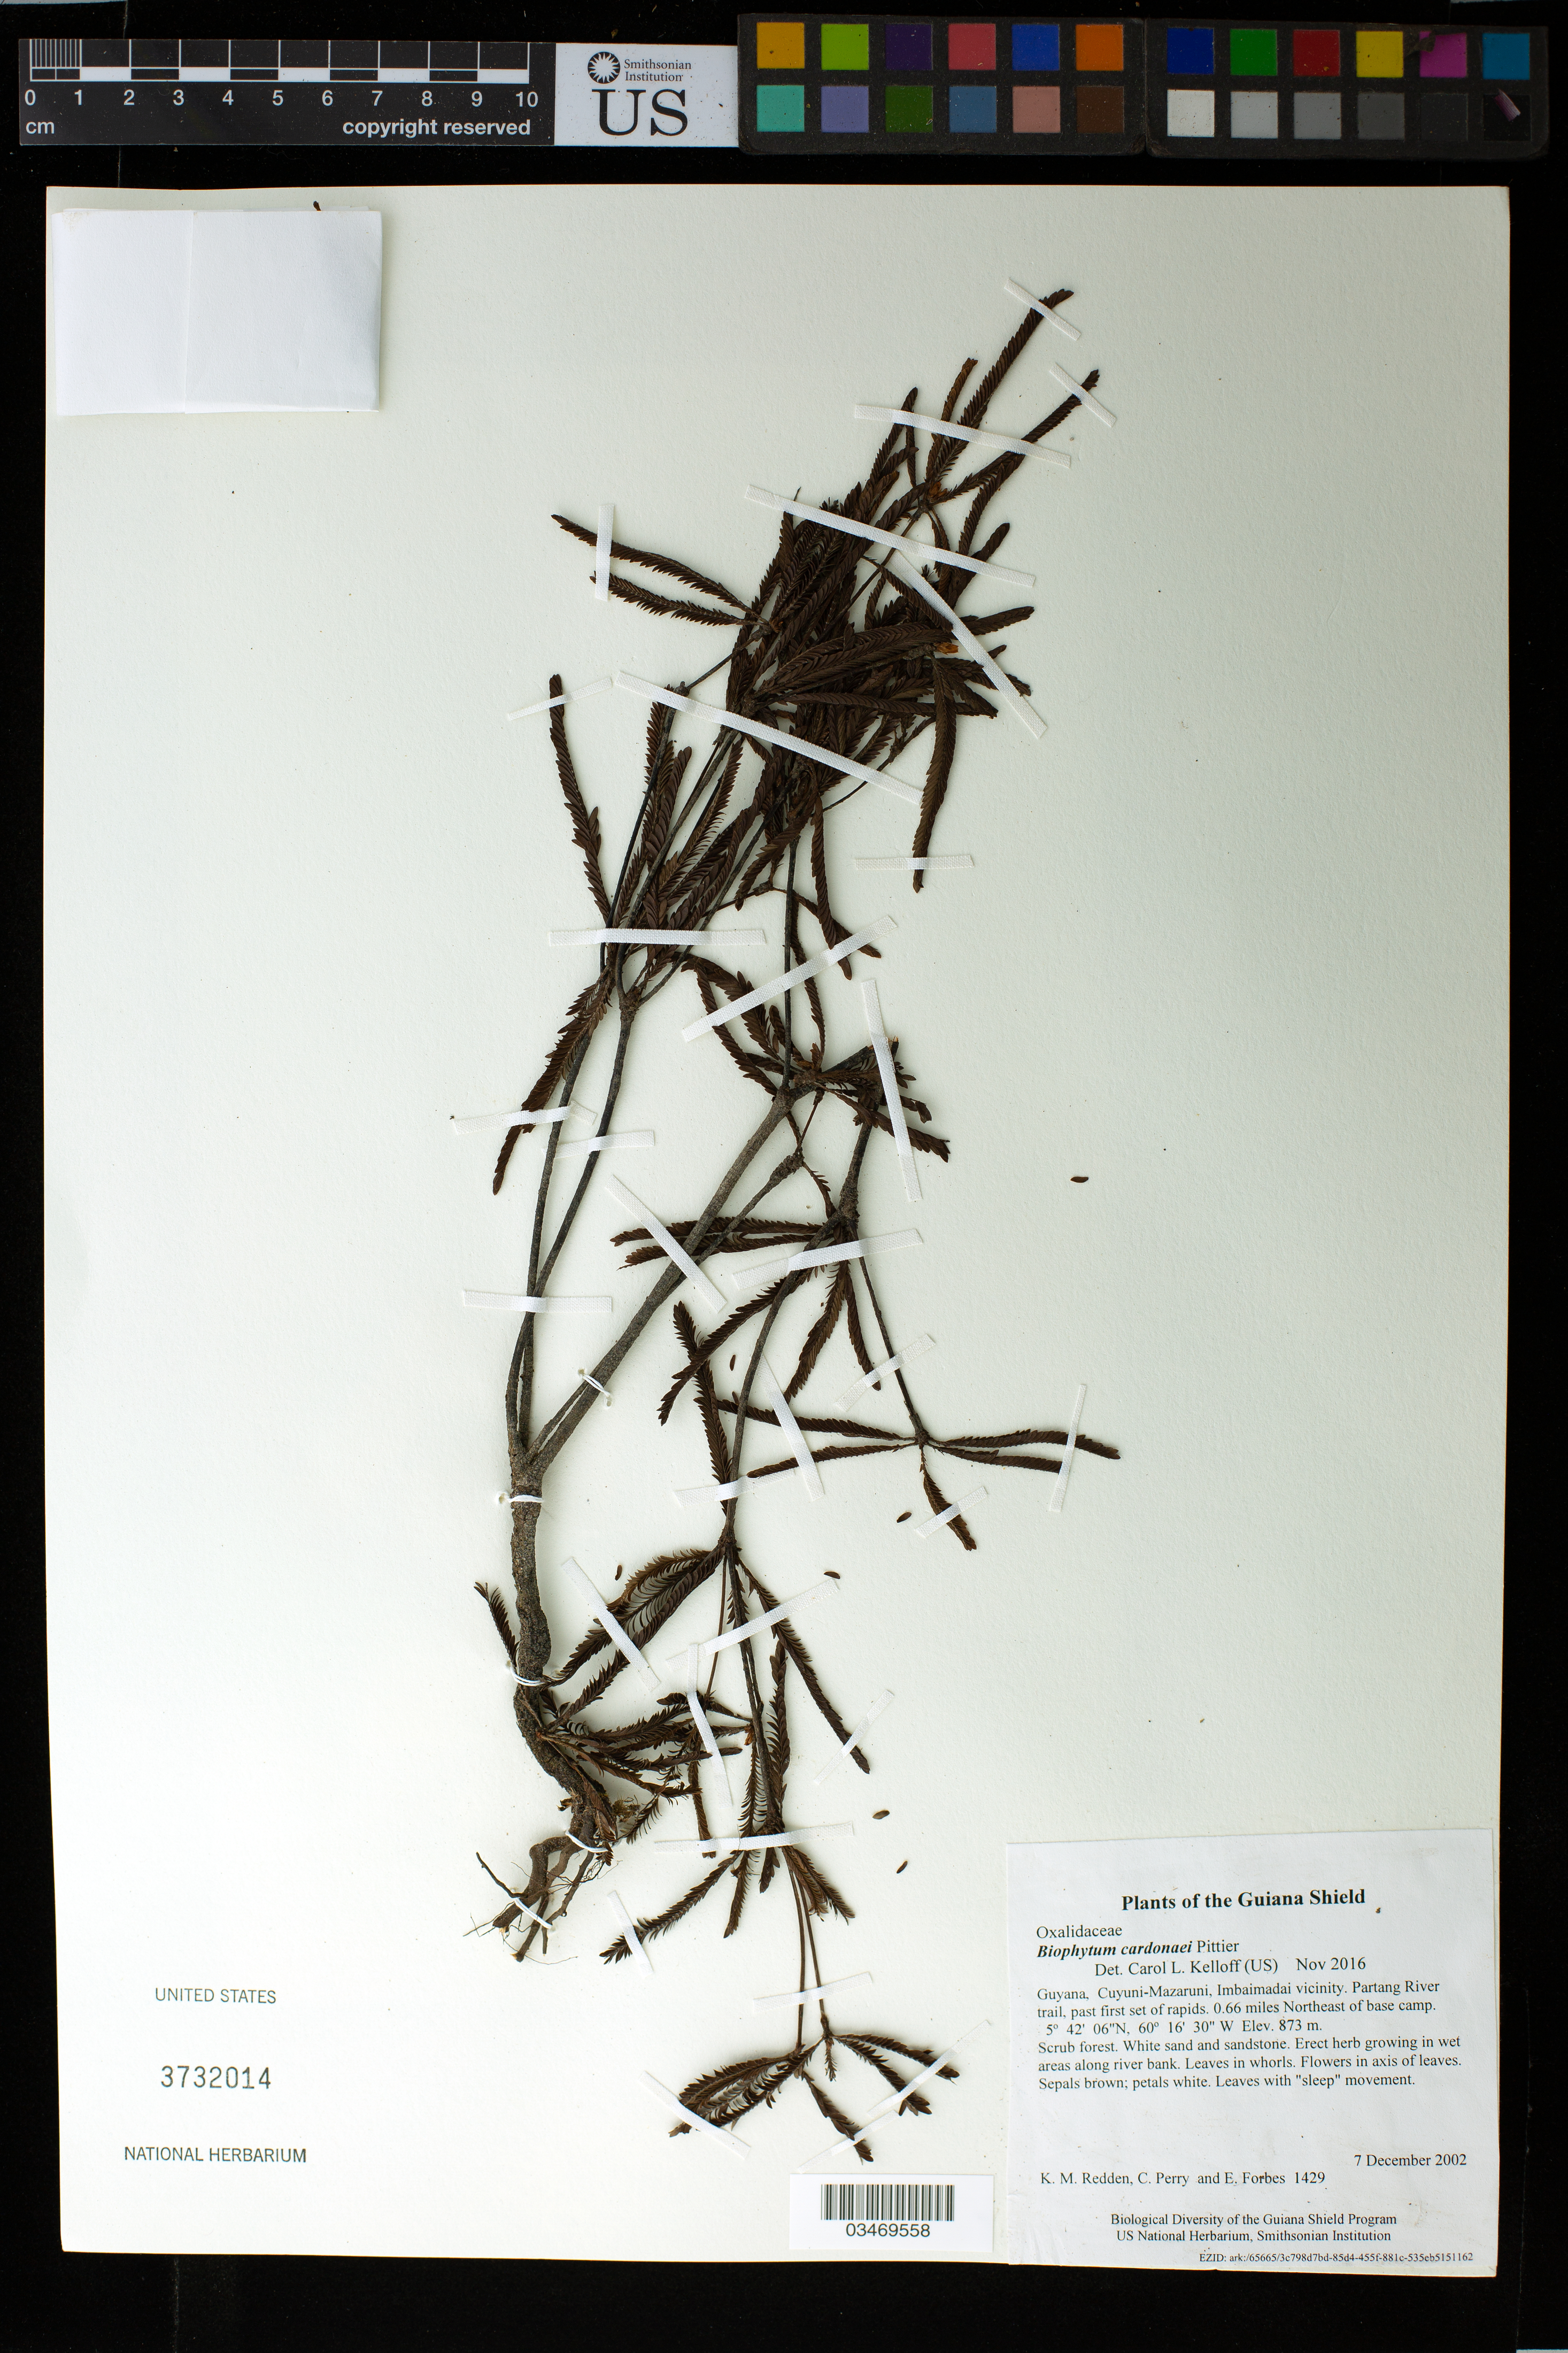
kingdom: Plantae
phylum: Tracheophyta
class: Magnoliopsida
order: Oxalidales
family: Oxalidaceae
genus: Biophytum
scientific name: Biophytum cardonaei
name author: Pittier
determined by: Kelloff, Carol L., (US), Smithsonian Institution - National Museum of Natural History (UNITED STATES)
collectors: K. M. Redden, C. Perry & E. Forbes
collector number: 1429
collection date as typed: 7 December 2002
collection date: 2002-12-07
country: Guyana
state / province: Cuyuni-Mazaruni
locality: Imbaimadai vicinity. Partang River trail, past first set of rapids. 0.66 miles Northeast of base camp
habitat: Scrub forest. White sand and sandstone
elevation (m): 873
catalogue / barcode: US 3732014